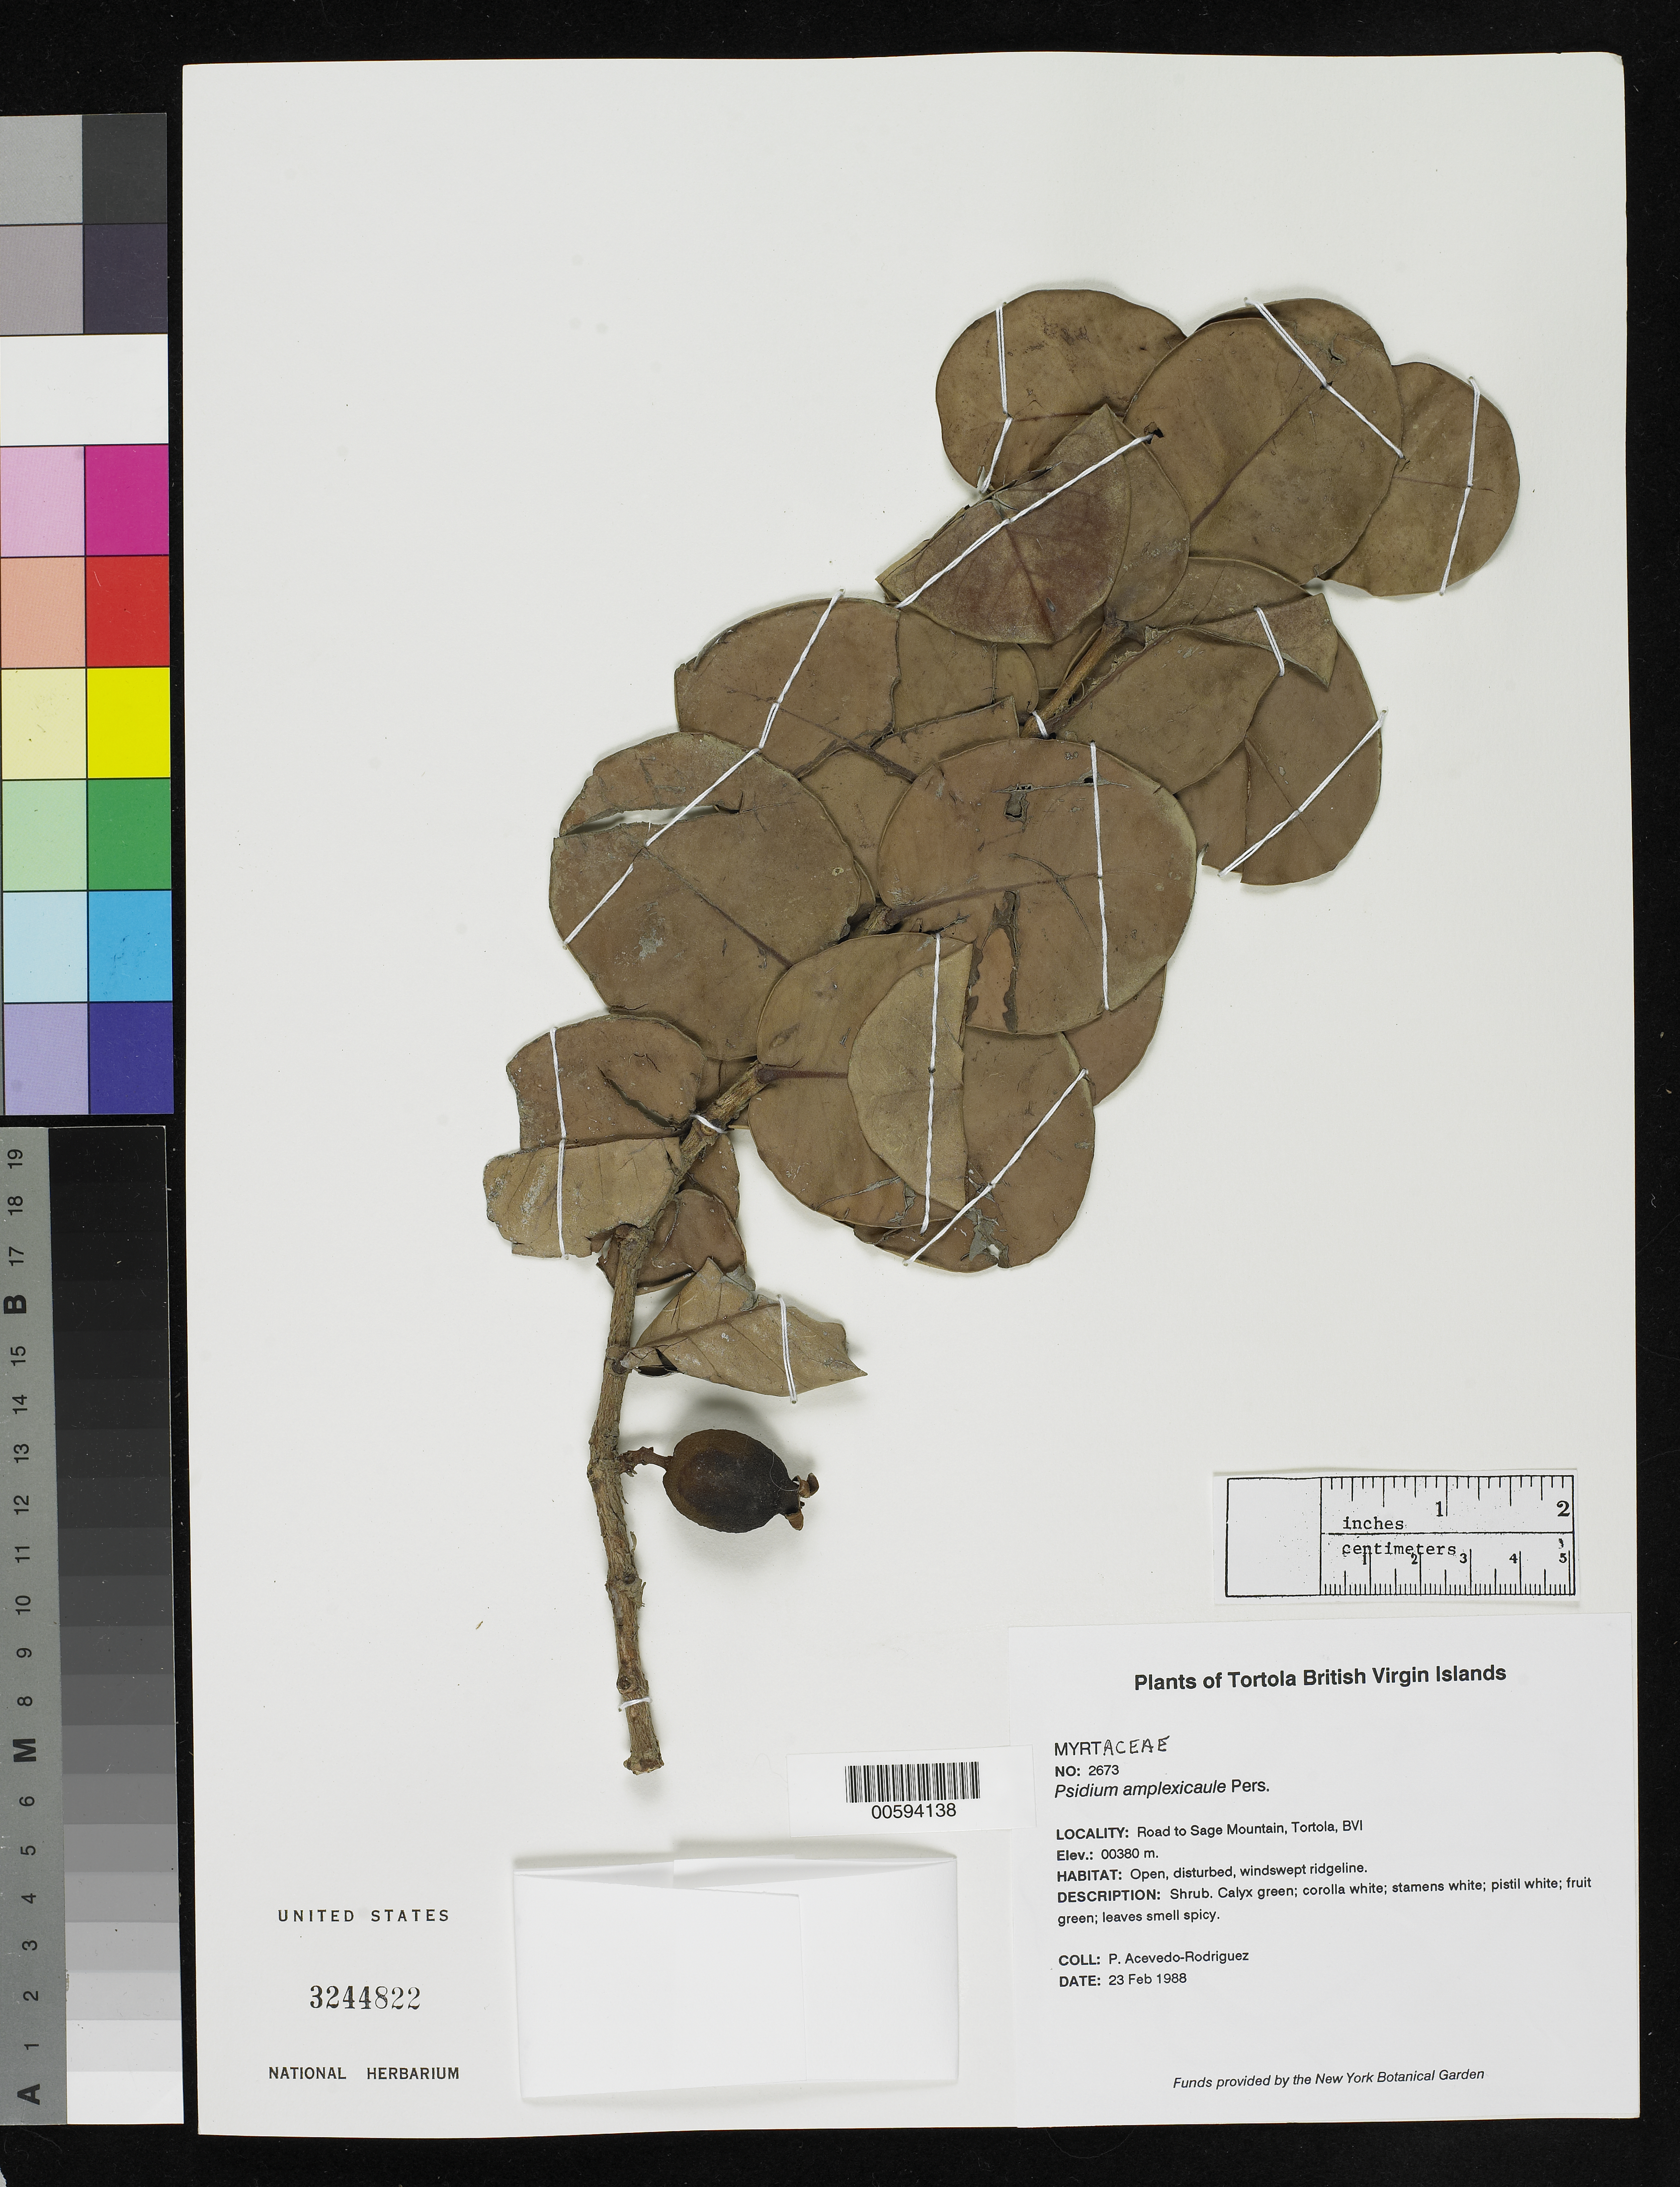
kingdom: Plantae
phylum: Tracheophyta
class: Magnoliopsida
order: Myrtales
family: Myrtaceae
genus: Psidium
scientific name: Psidium amplexicaule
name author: Pers.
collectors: P. Acevedo-Rodr., A. Reilly & J. Stone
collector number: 2673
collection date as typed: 23 Feb 1988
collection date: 1988-02-23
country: British Virgin Islands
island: Tortola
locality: Road to Sage Mountain, Tortola, BVI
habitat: Open, disturbed, windswept ridgeline.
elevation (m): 380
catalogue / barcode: US 3244822